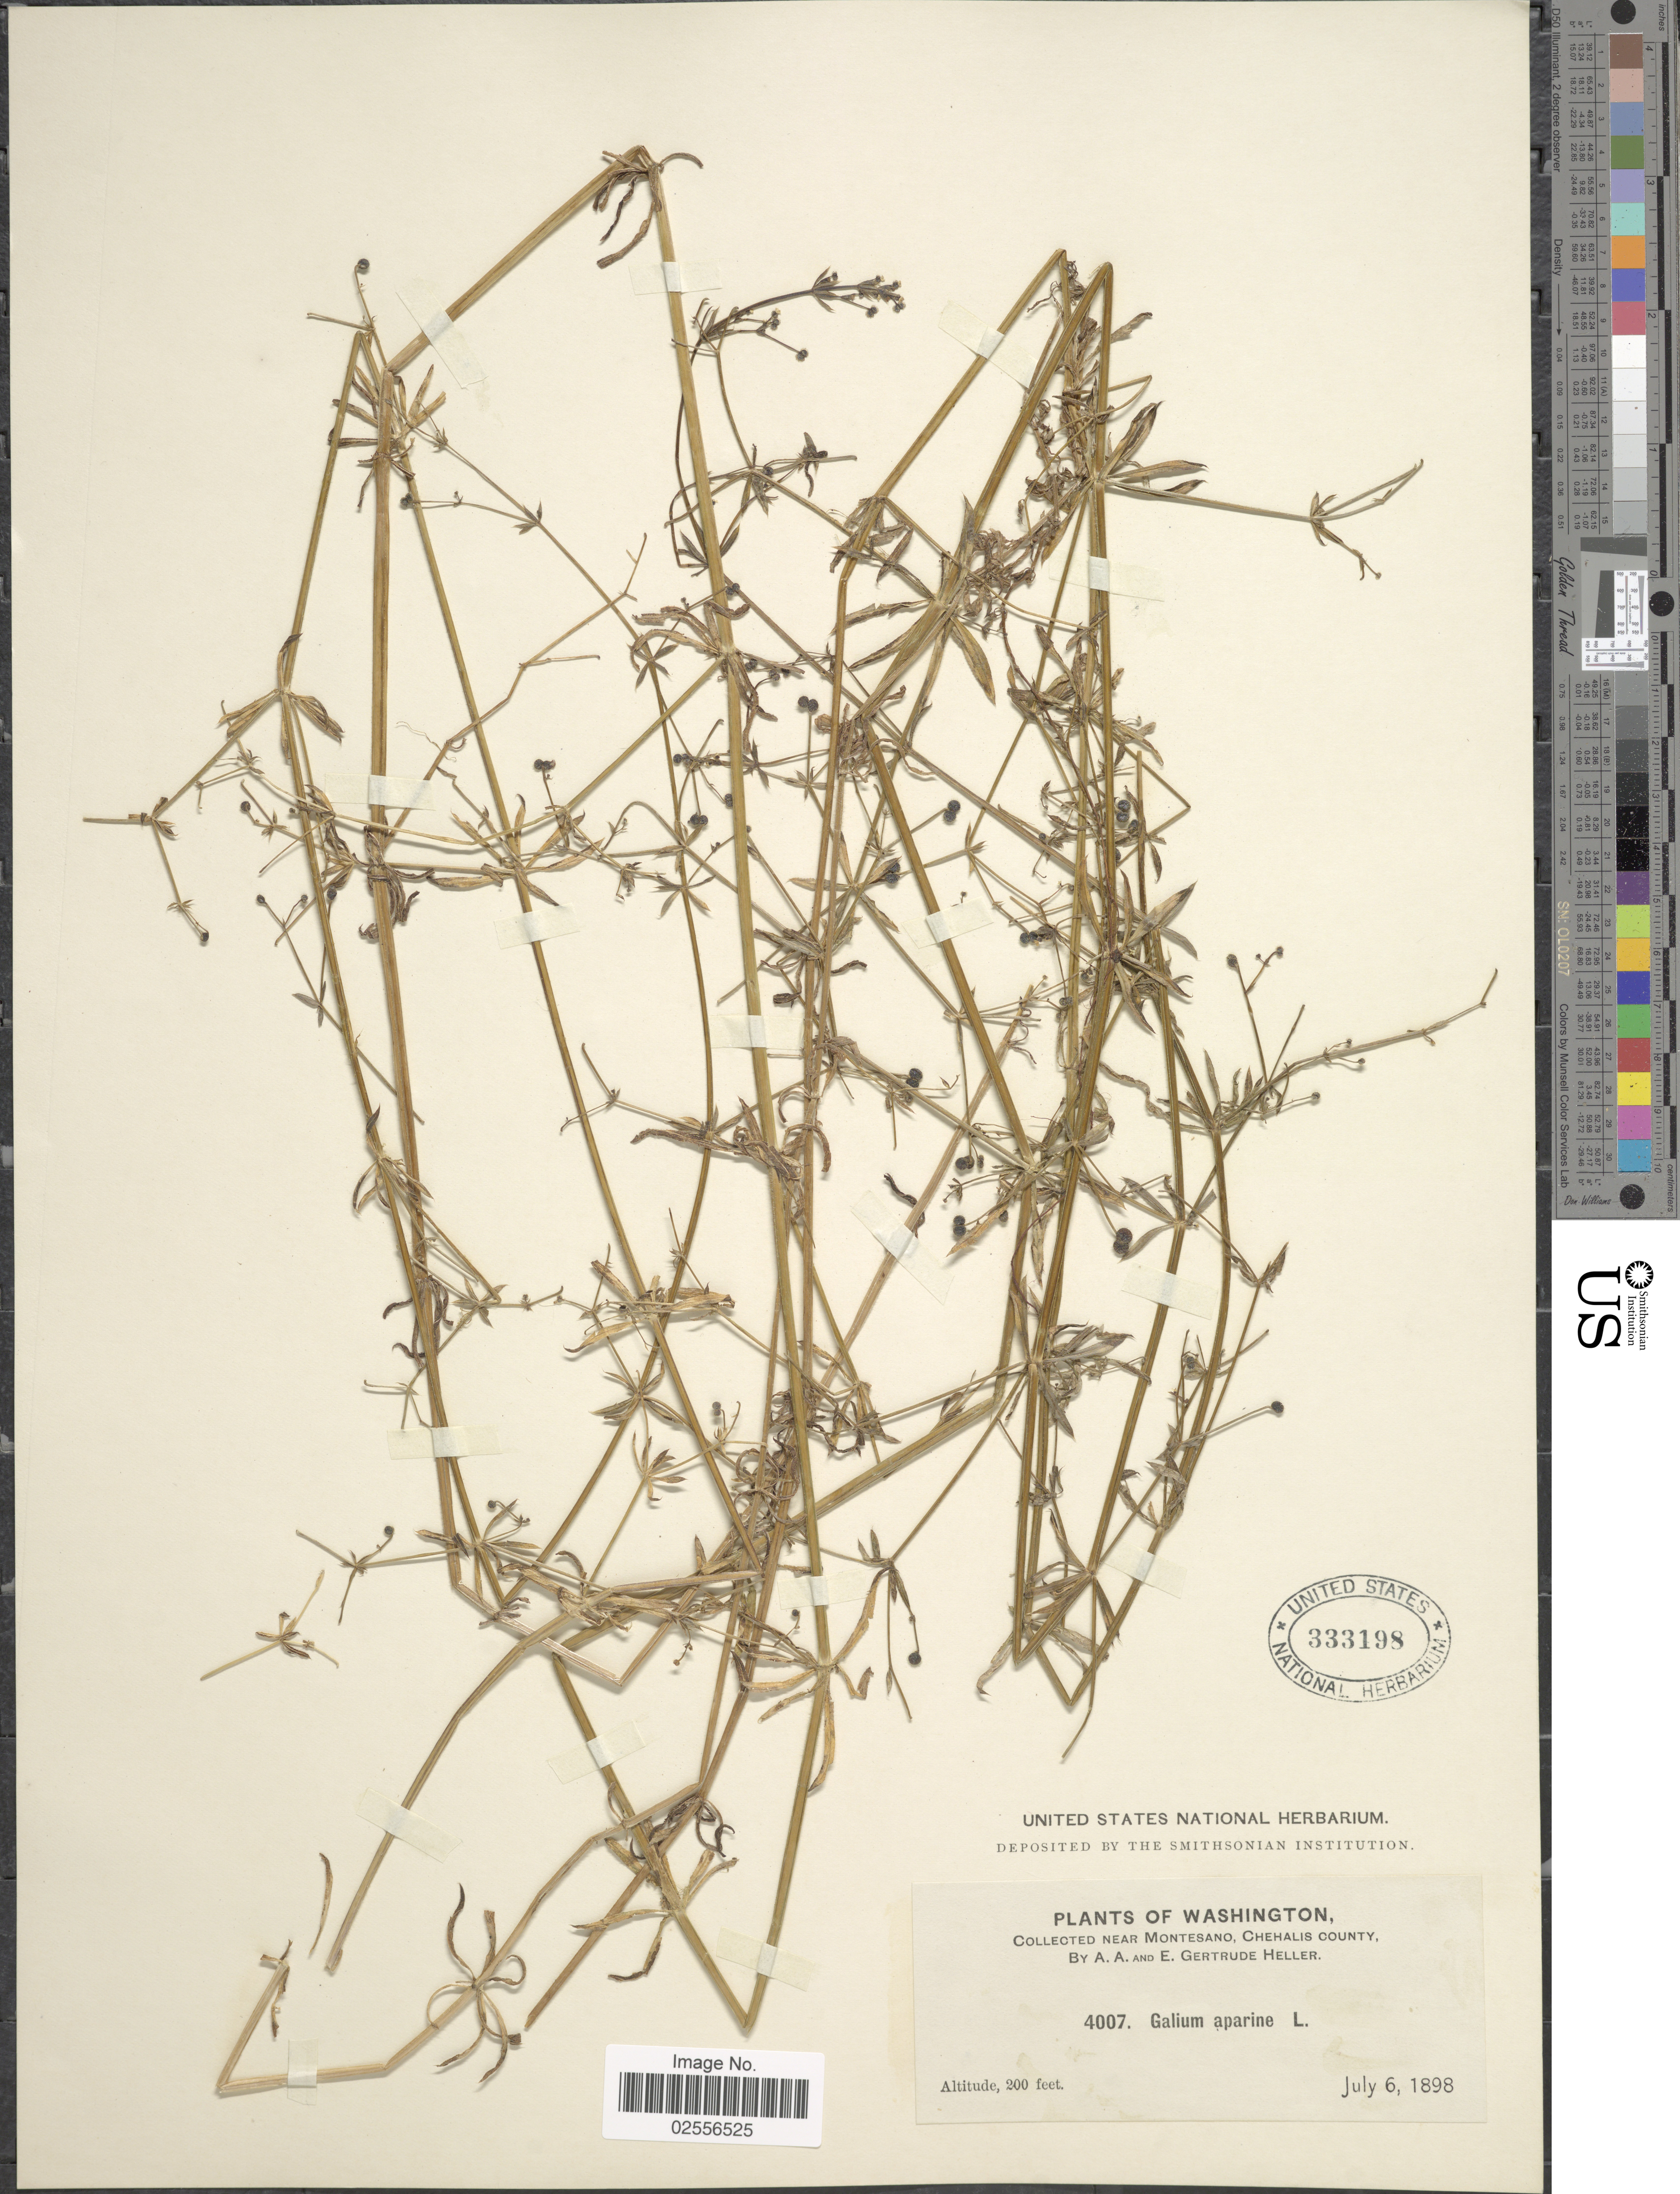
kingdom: Plantae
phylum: Tracheophyta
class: Magnoliopsida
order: Gentianales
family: Rubiaceae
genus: Galium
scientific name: Galium aparine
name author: L.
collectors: A. A. Heller & E. G. Heller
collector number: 4007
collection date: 1898-07-06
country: United States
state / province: Washington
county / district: Grays Harbor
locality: Near Montesano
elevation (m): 61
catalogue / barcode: US 333198